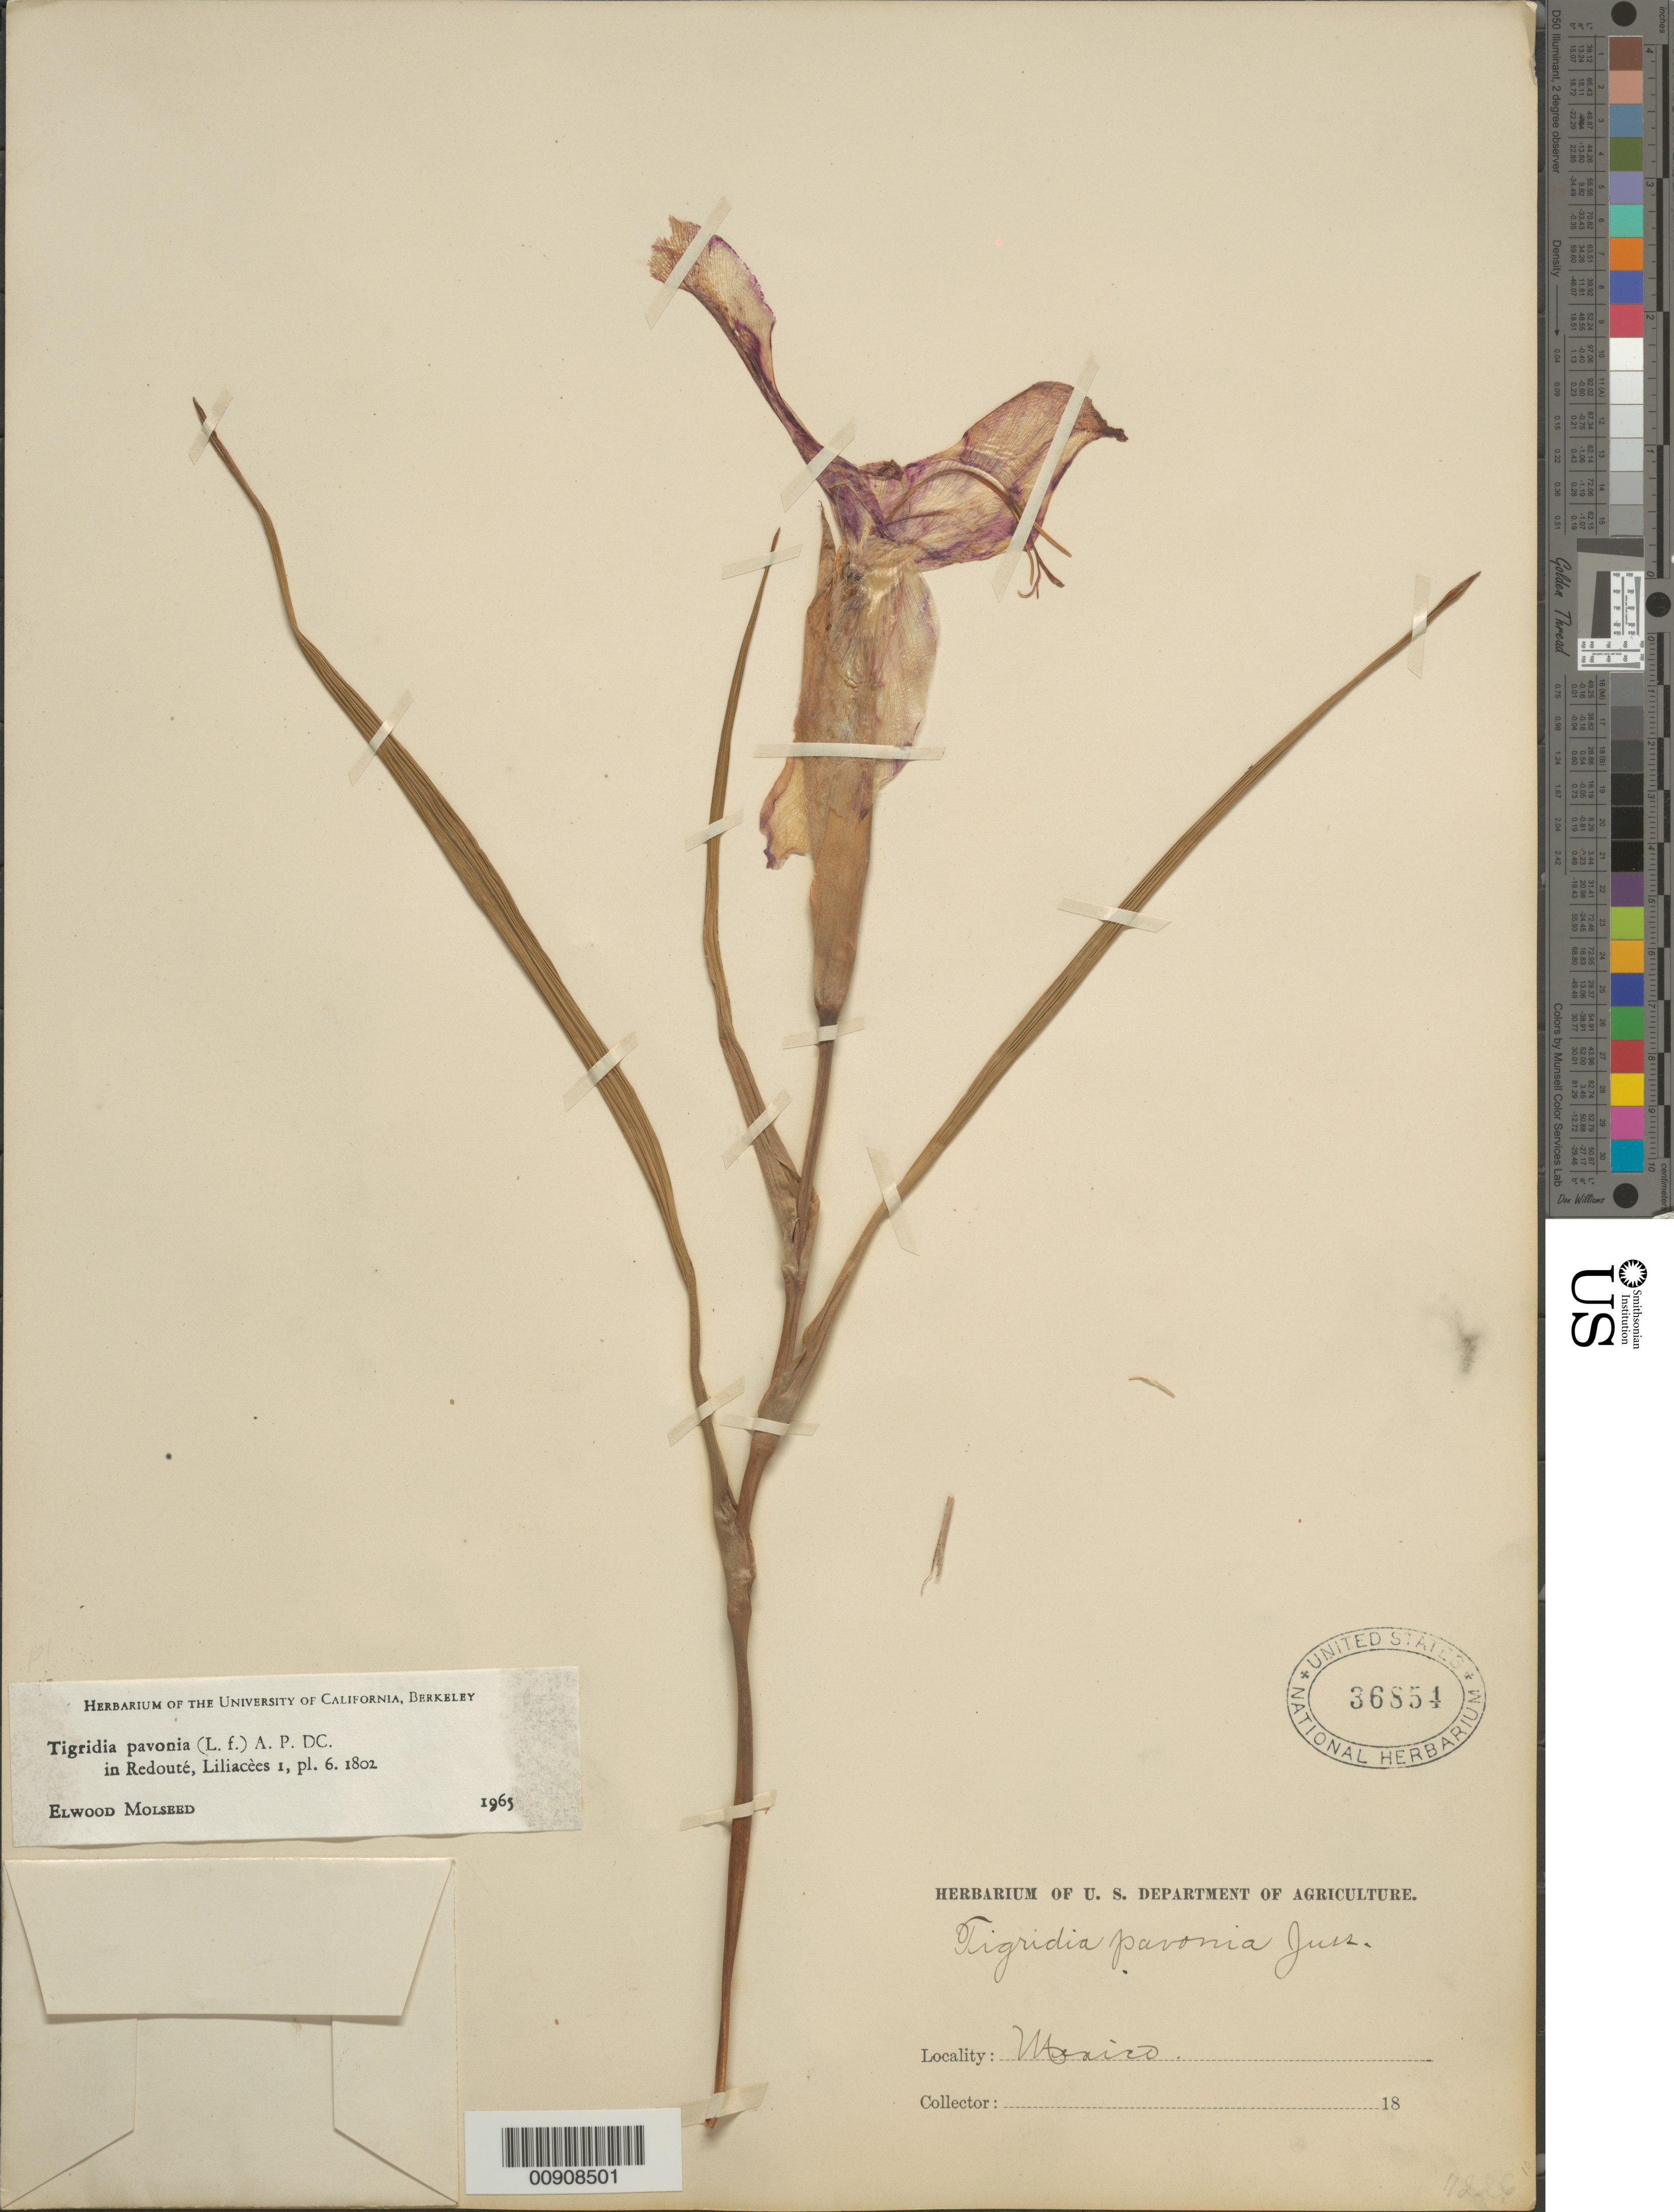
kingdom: Plantae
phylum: Tracheophyta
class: Liliopsida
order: Asparagales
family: Iridaceae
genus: Tigridia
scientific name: Tigridia pavonia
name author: (L. f.) DC.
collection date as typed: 18--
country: Mexico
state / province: Nuevo León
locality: Caproma (illegible), Nuevo León.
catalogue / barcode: US 36854